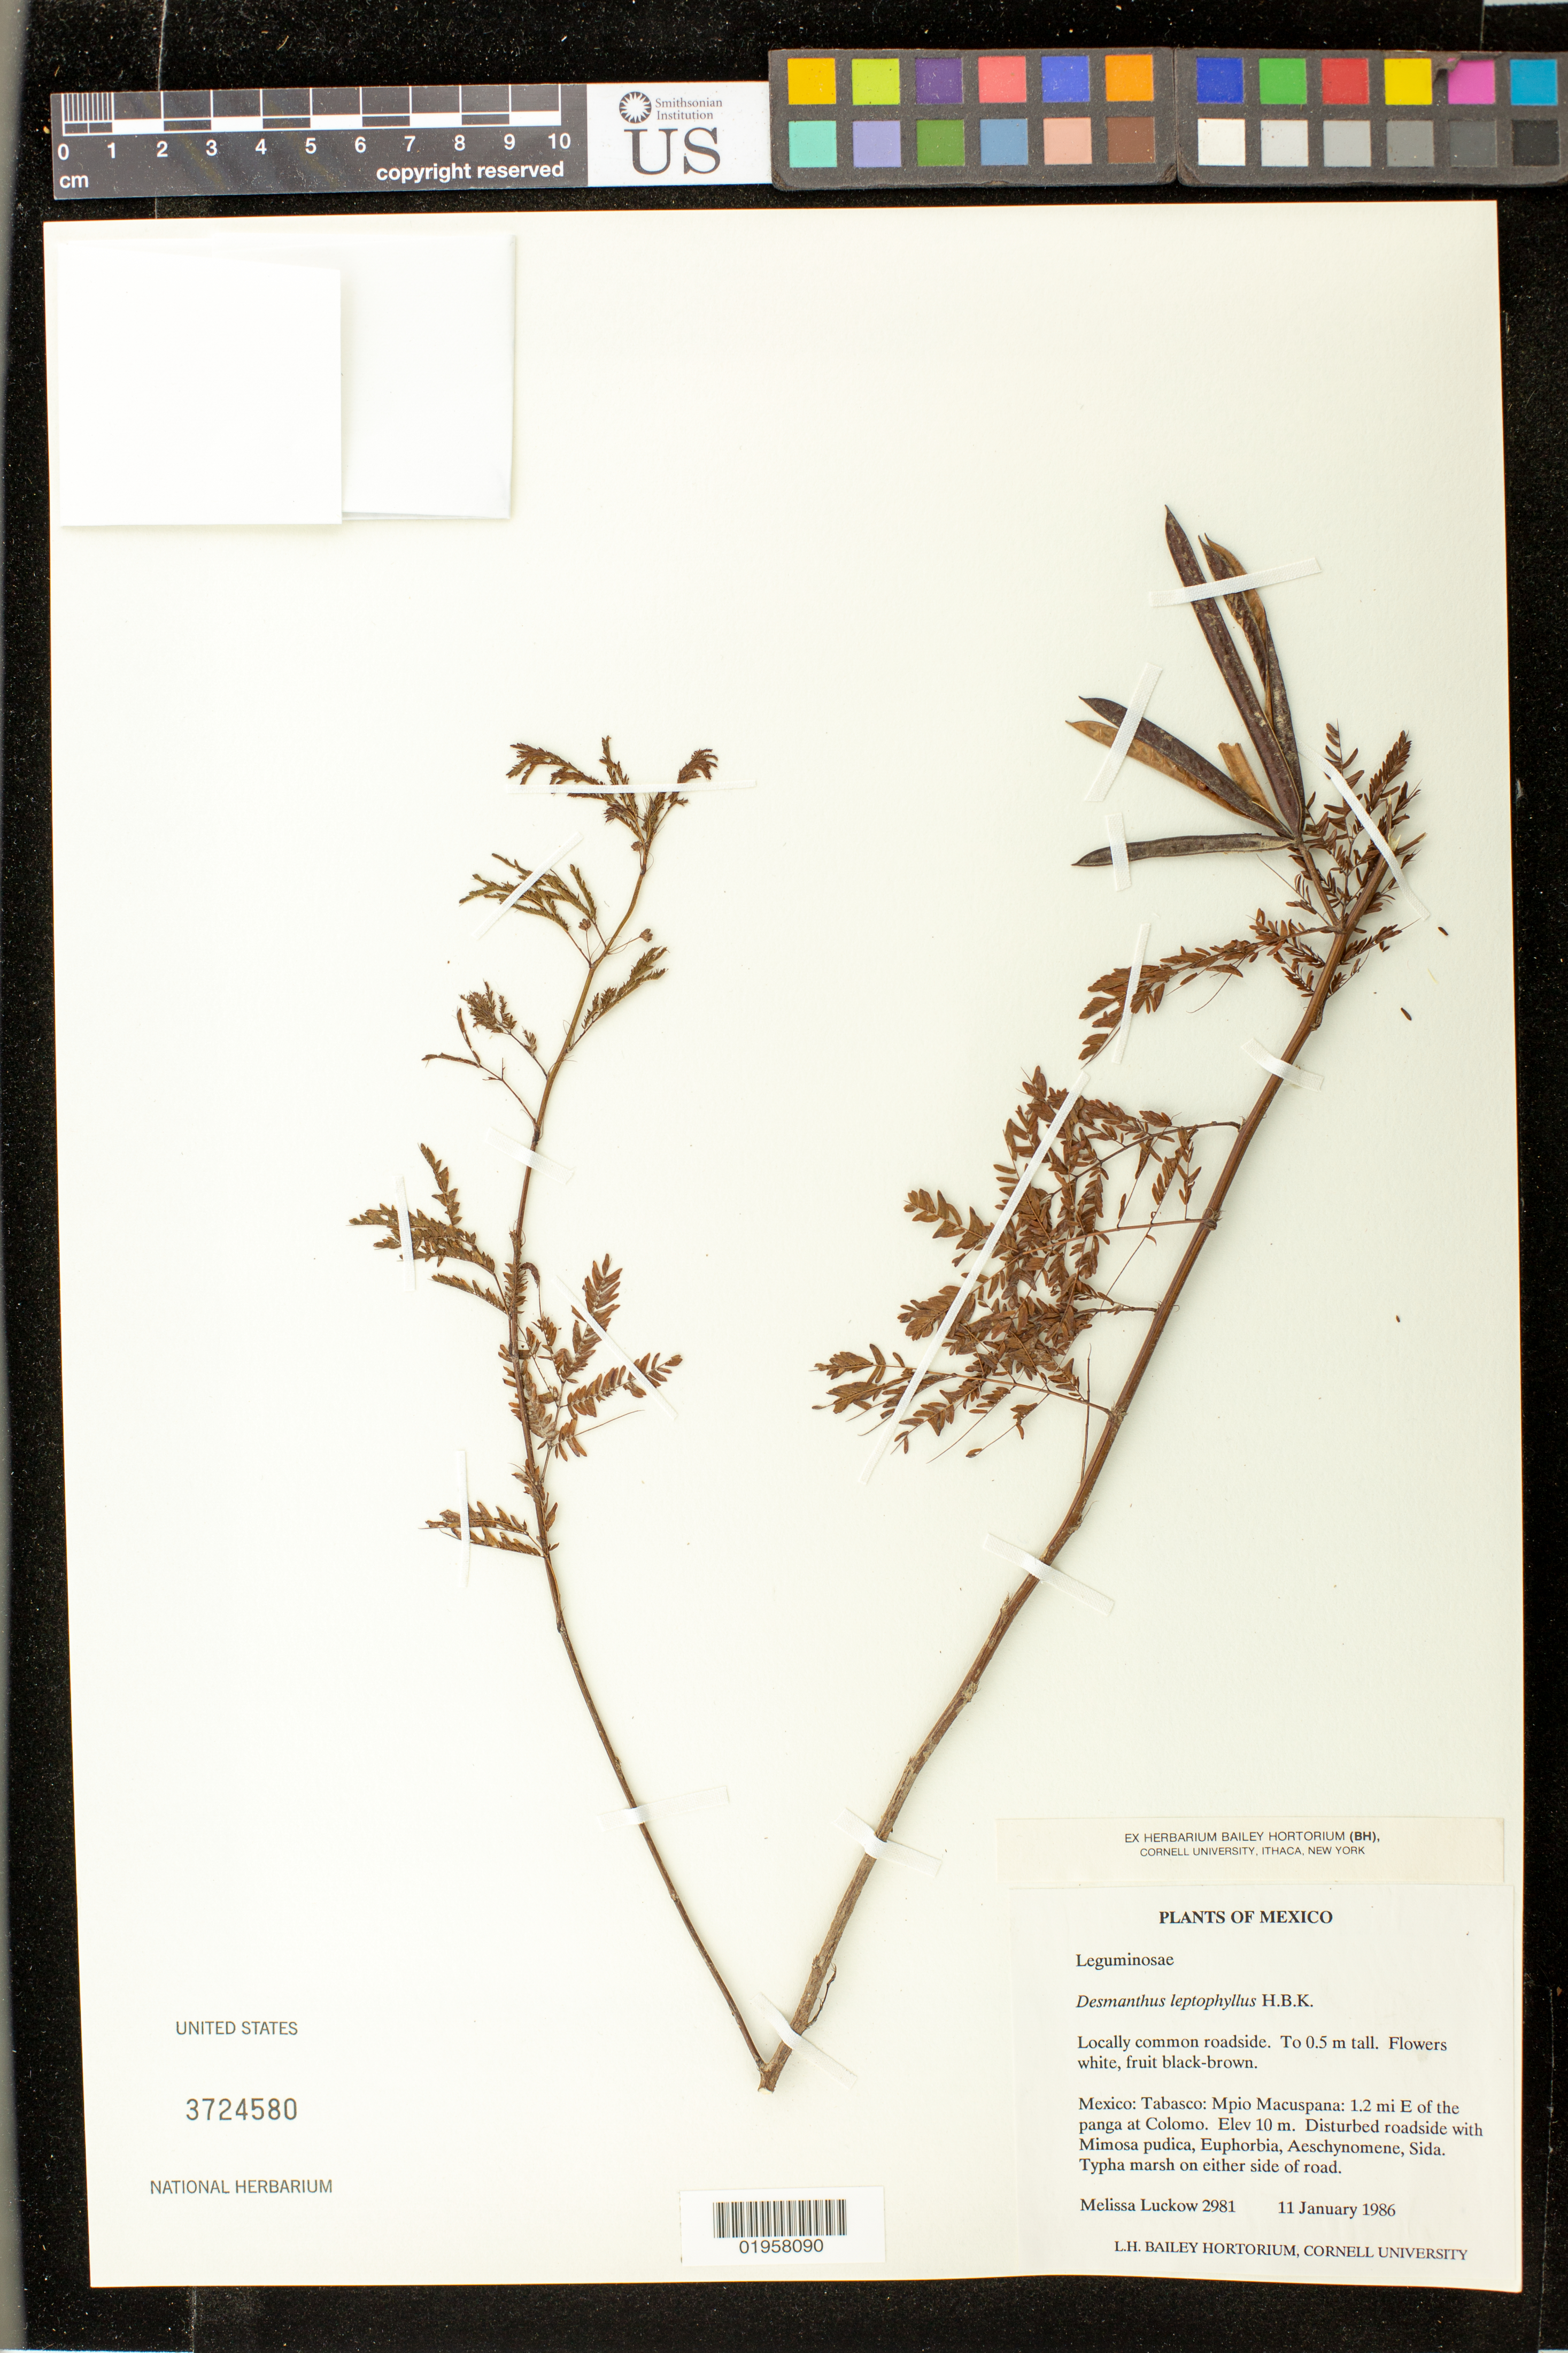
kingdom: Plantae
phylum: Tracheophyta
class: Magnoliopsida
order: Fabales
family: Fabaceae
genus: Desmanthus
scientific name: Desmanthus leptophyllus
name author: Kunth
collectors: M. A. Luckow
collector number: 2981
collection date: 1986-01-11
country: Mexico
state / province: Tabasco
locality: Mpio Macuspana: 1.2 miles E of the panga at Colomo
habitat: Disturbed roadside with Mimosa pudica, Euphorbia, Aeschynomene, Sida. Typha marsh on either side or road. Locally common roadside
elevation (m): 10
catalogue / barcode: US 3724580